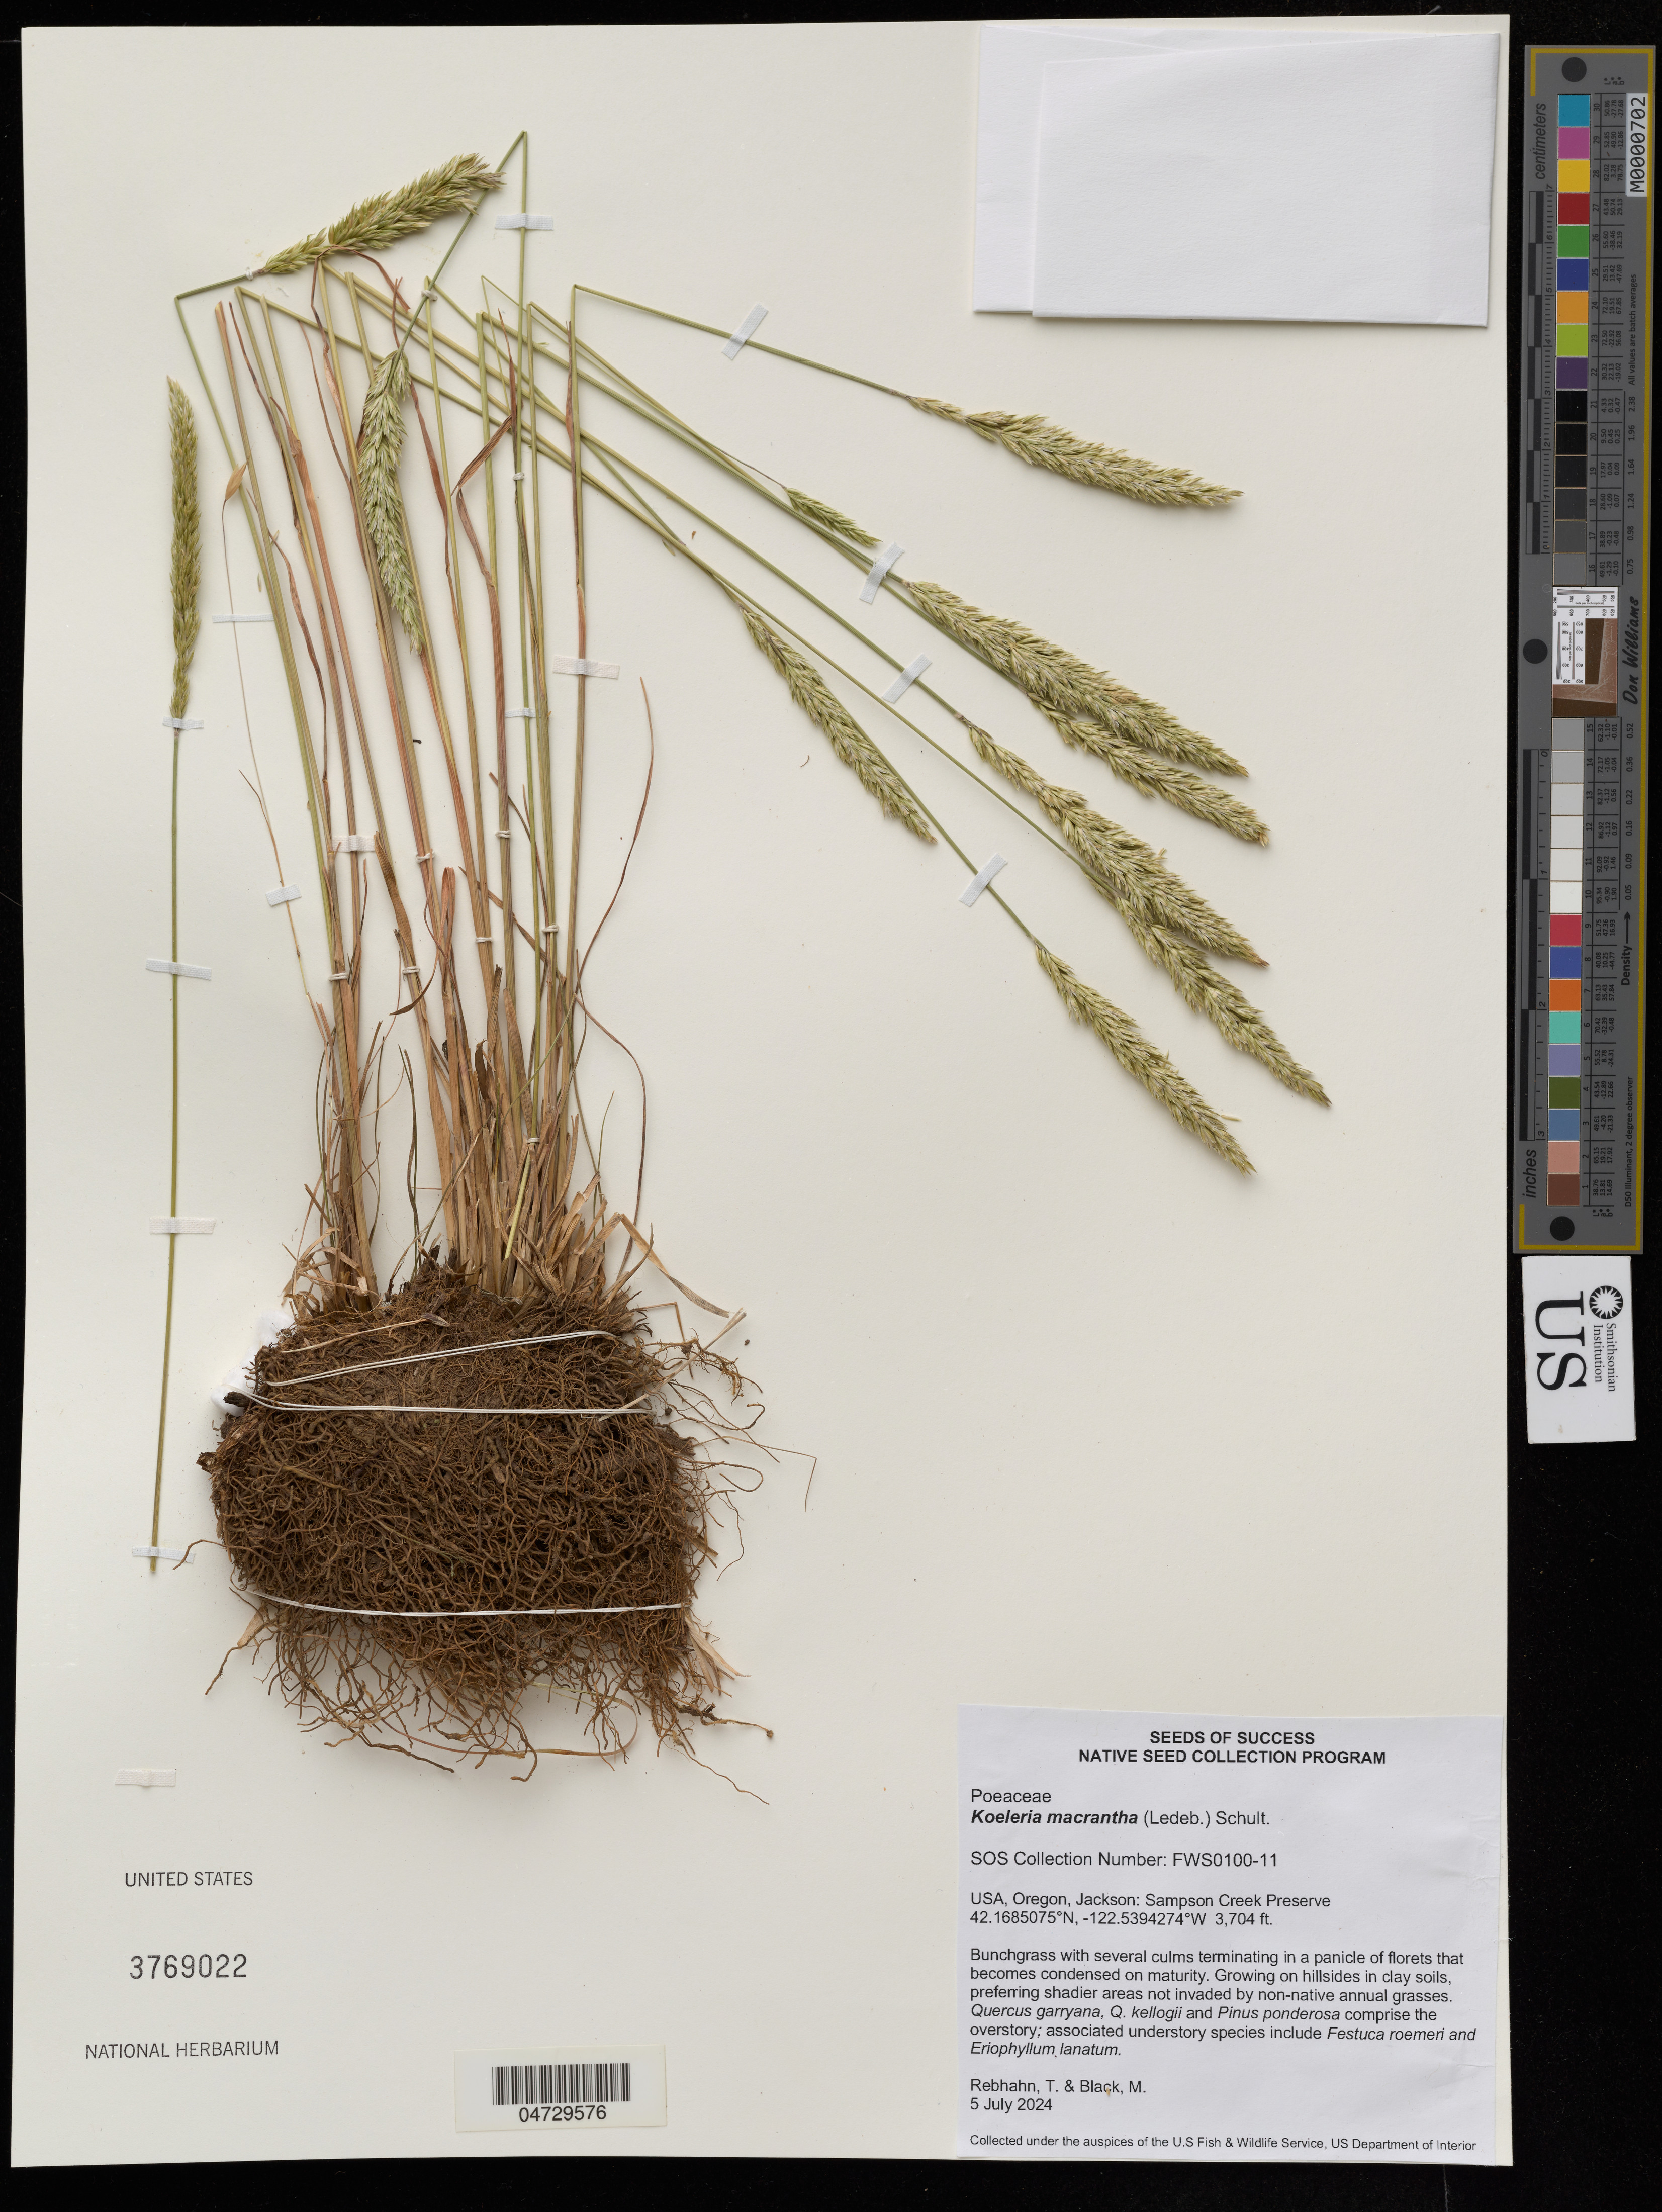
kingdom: Plantae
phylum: Tracheophyta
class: Liliopsida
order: Poales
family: Poaceae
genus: Koeleria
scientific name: Koeleria macrantha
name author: (Ledeb.) Schult.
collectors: T. Rebhahn & M. Black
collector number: FWS0100-11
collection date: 2024-07-05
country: United States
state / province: Oregon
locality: Jackson: Sampson Creek Preserve.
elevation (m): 1129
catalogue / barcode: US 3769022